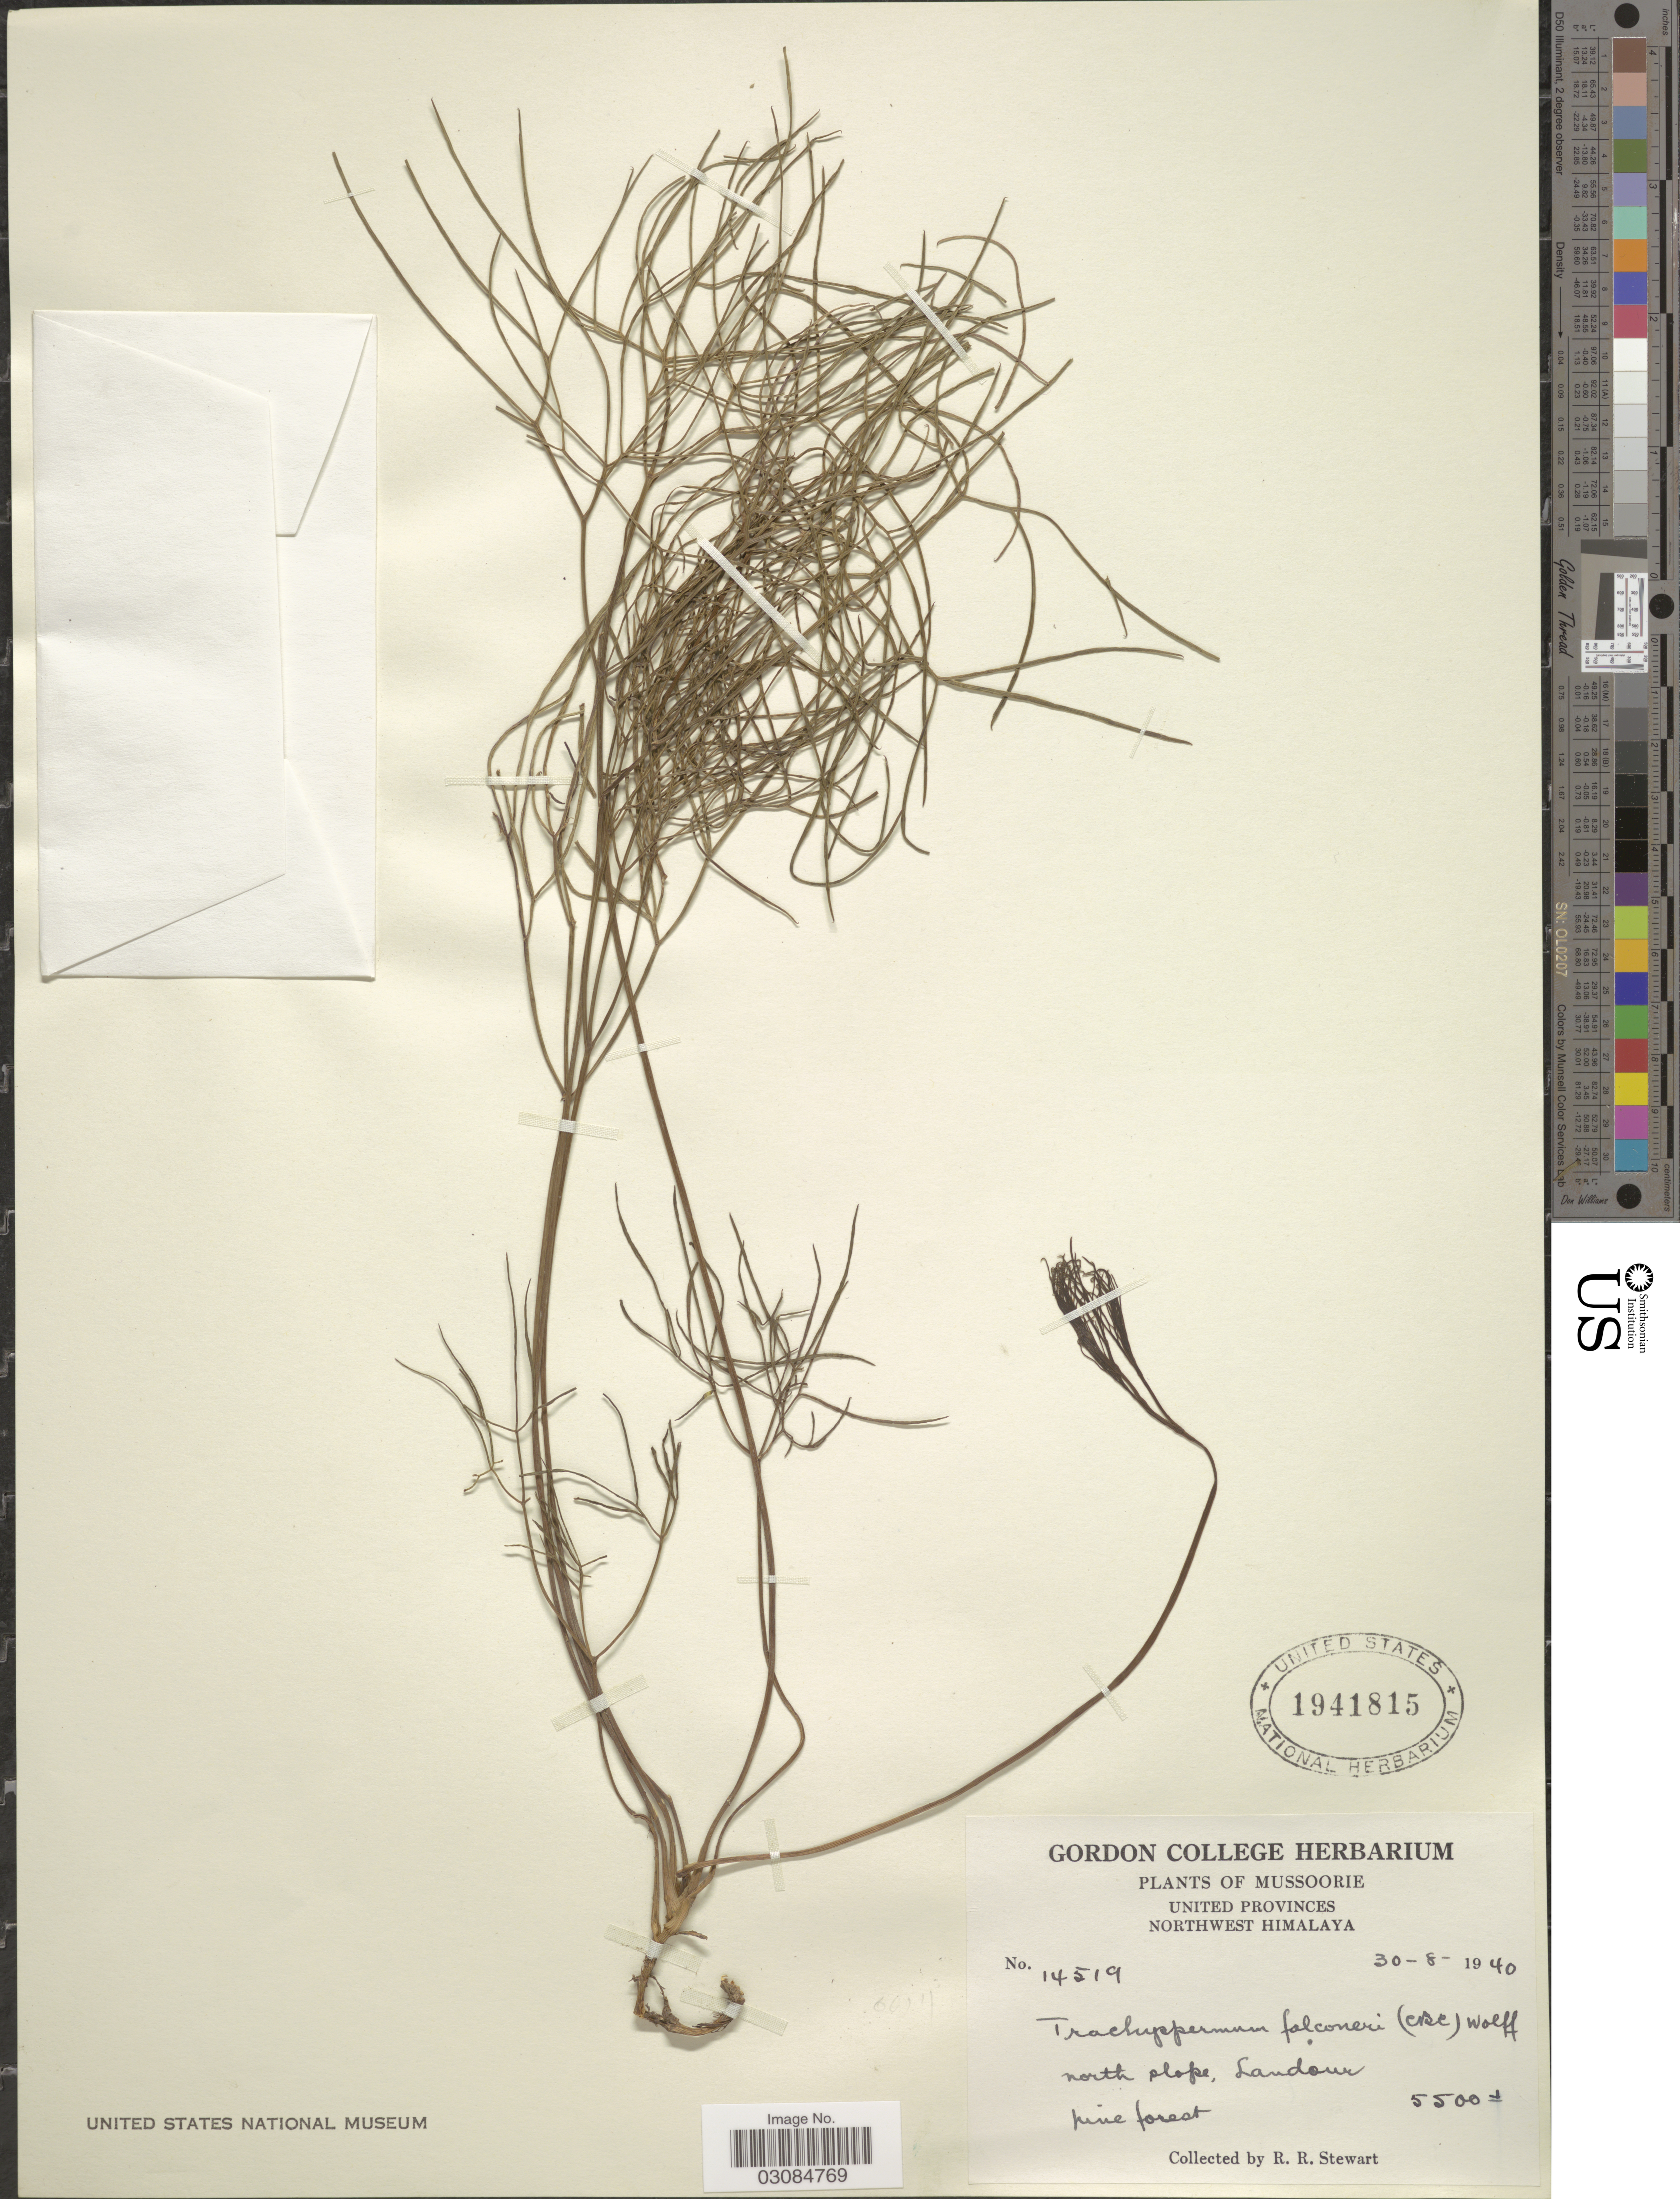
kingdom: Plantae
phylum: Tracheophyta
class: Magnoliopsida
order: Apiales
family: Apiaceae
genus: Trachyspermum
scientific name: Trachyspermum falconeri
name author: H. Wolff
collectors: R. Stewart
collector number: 14519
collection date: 1940-08-30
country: India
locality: Mussoorie, United Provinces, Northwest Himalaya. North slope, Landour.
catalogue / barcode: US 1941815